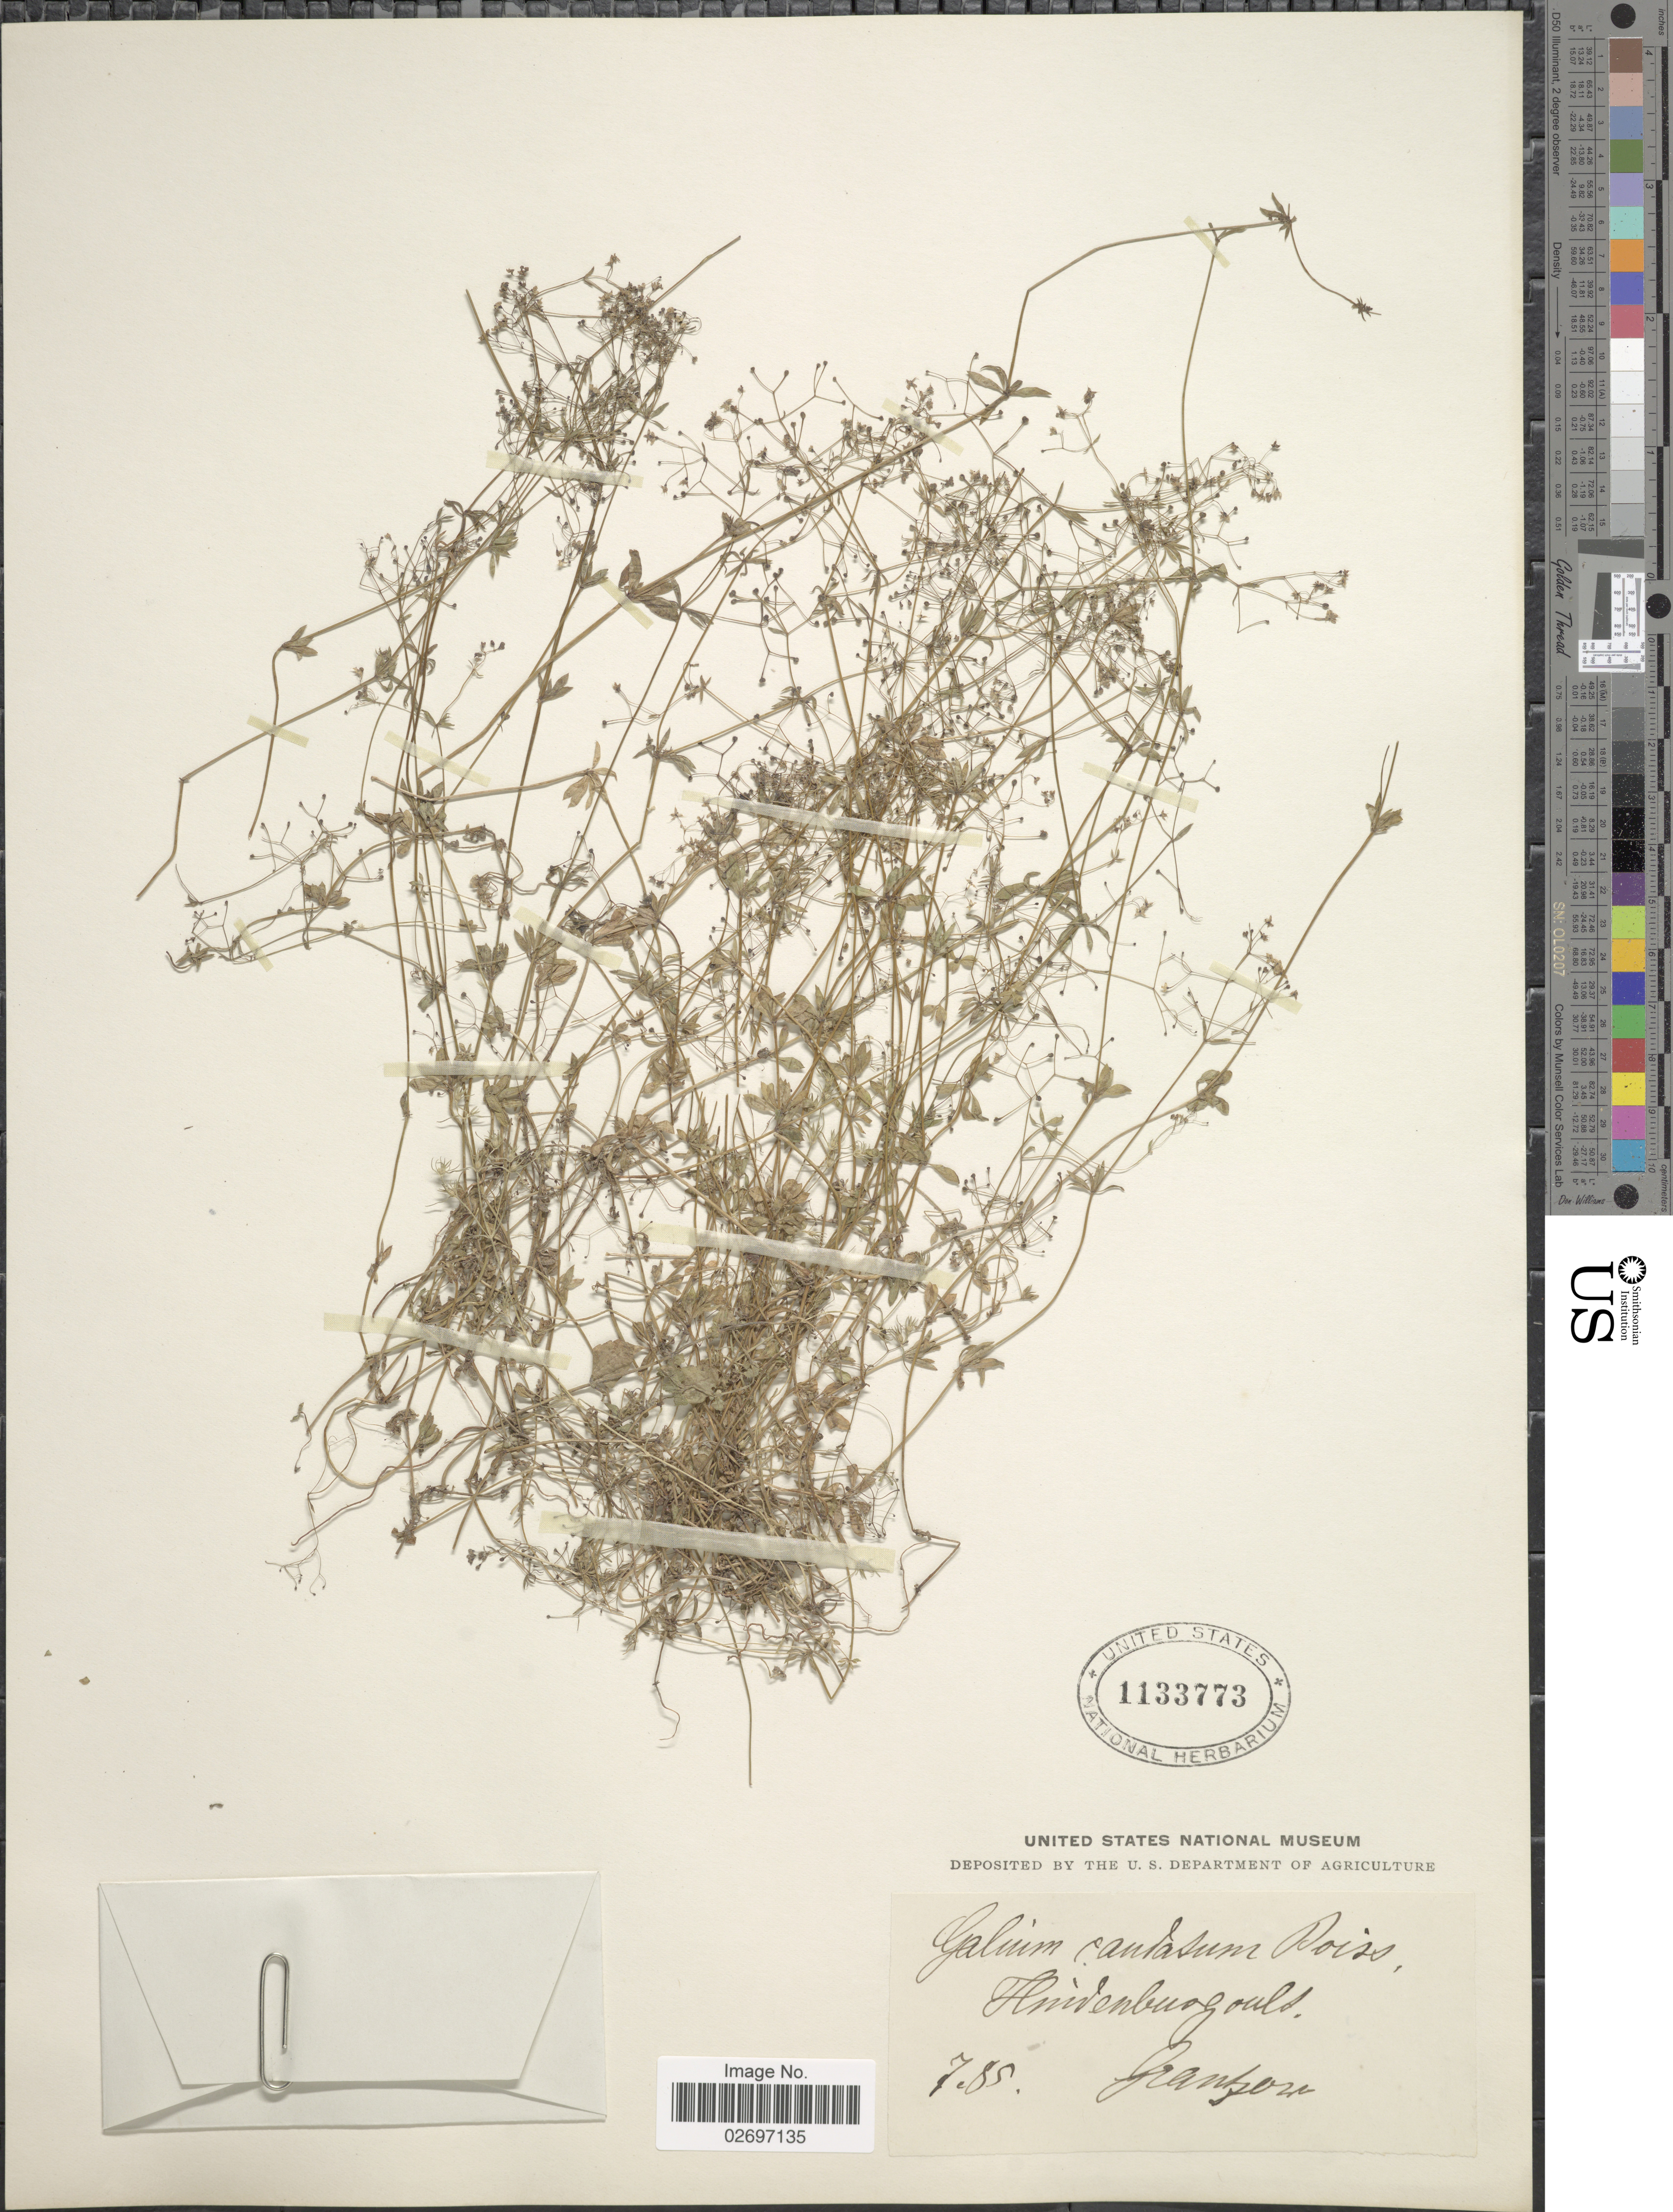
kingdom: Plantae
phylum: Tracheophyta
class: Magnoliopsida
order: Gentianales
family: Rubiaceae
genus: Galium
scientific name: Galium caudatum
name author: Boiss.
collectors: Grantzow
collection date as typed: Transcribed d/m/y: /7/85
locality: Hindenburgould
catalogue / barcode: US 1133773